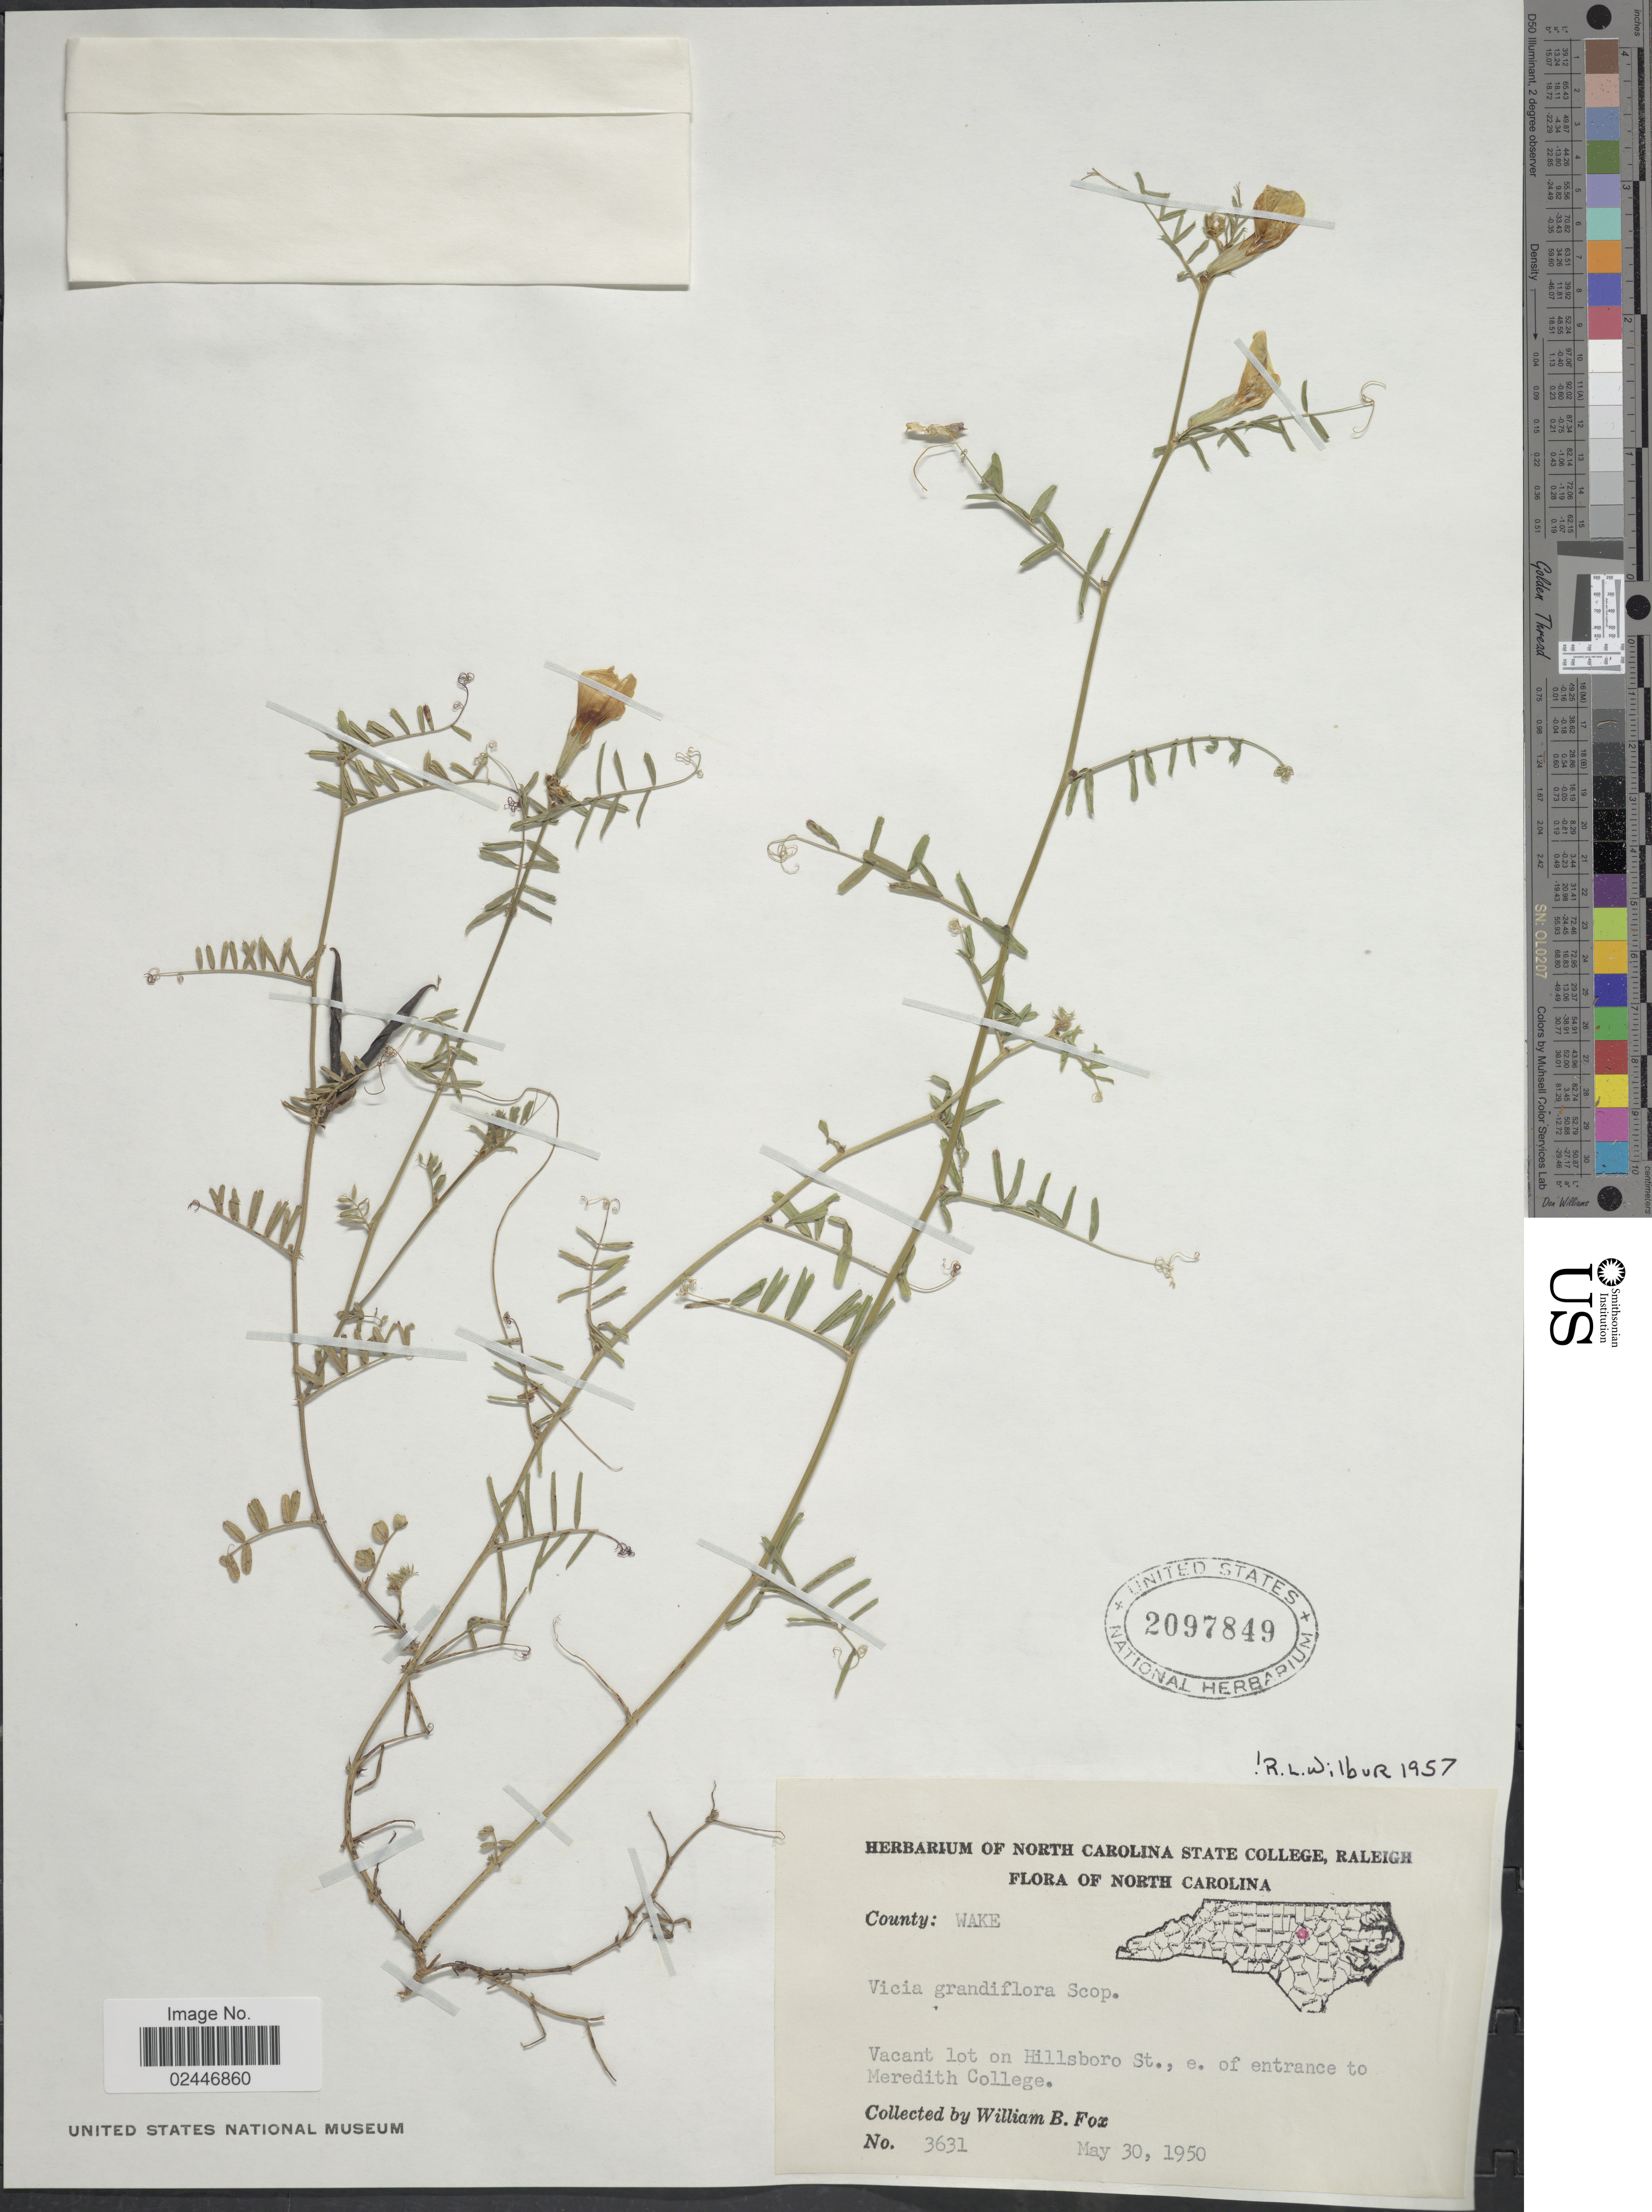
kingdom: Plantae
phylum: Tracheophyta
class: Magnoliopsida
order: Fabales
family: Fabaceae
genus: Vicia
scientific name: Vicia sp.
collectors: W. B. Fox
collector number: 3631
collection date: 1950-05-30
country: United States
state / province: North Carolina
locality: County: Wake, vacant lot on Hillsboro St., e. of entrance to Meredith College.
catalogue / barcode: US 2097849